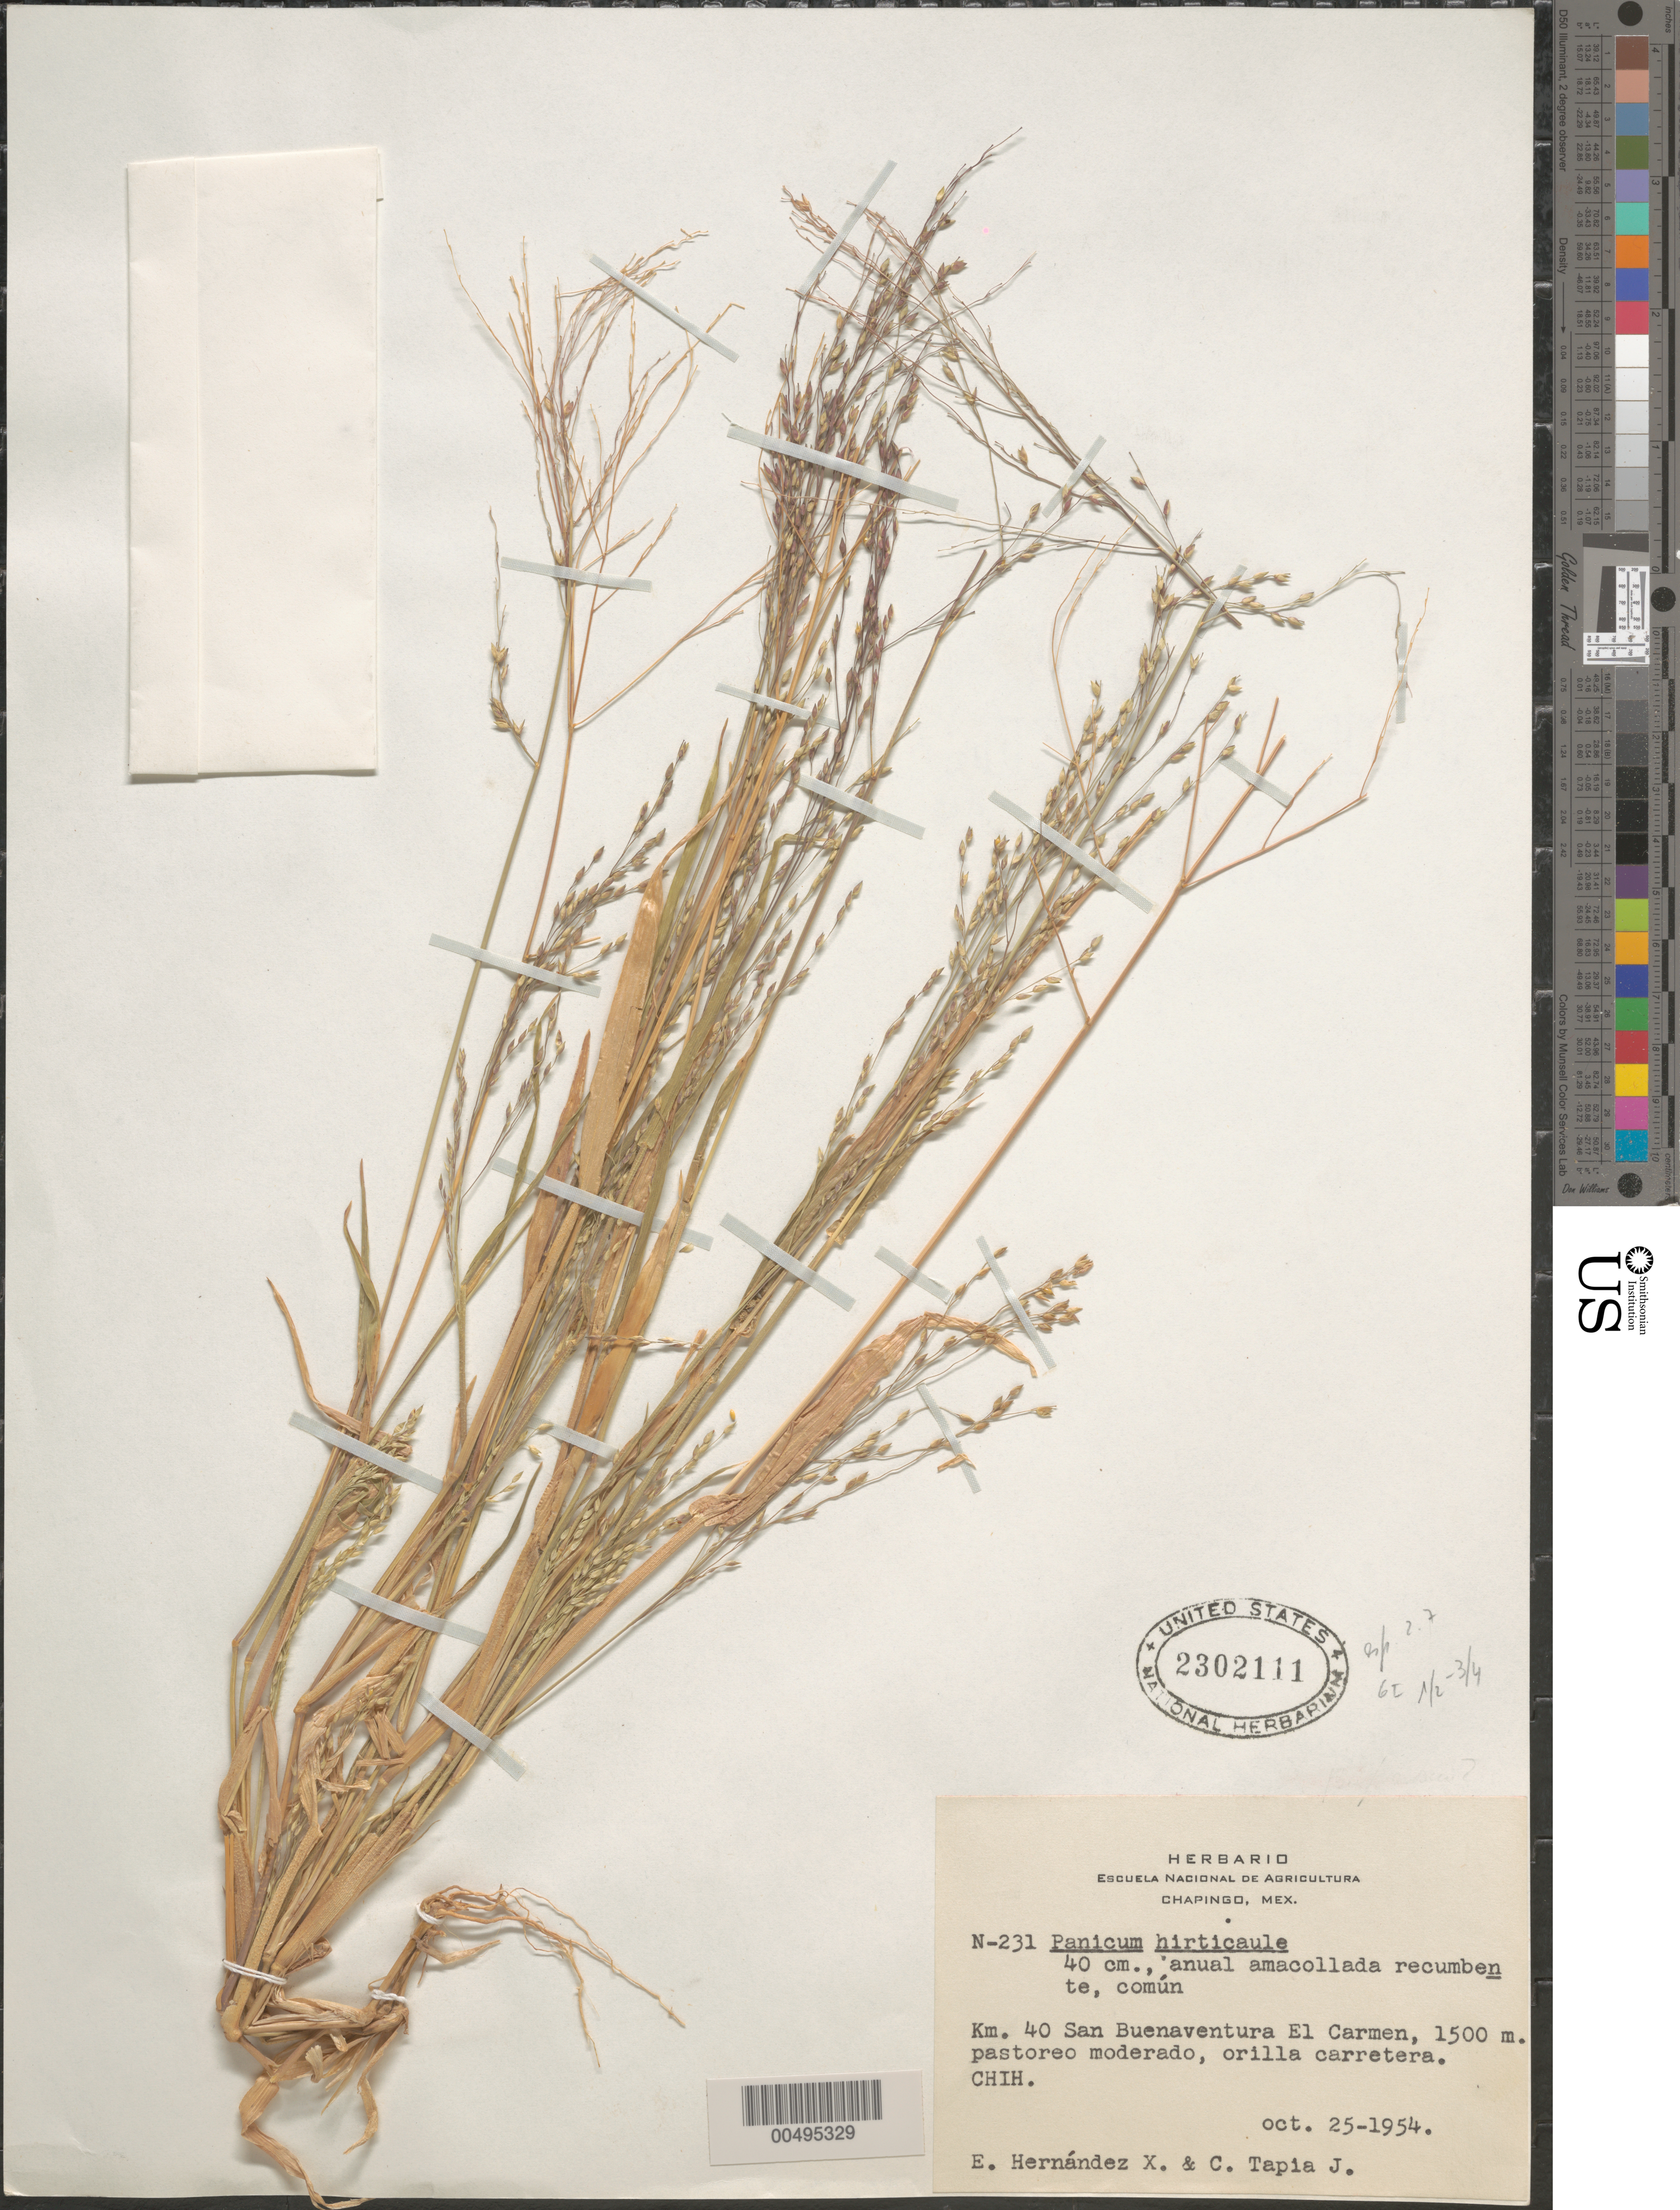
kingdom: Plantae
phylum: Tracheophyta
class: Liliopsida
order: Poales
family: Poaceae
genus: Panicum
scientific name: Panicum hirticaule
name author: J. Presl in C. Presl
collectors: E. I. Hernández-X. & C. Tapia-J.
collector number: N-231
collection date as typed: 25 Oct 1954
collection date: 1954-10-25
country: Mexico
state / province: Chihuahua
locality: Km 40 San Buenaventura El Carmen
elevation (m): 1500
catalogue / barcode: US 2302111